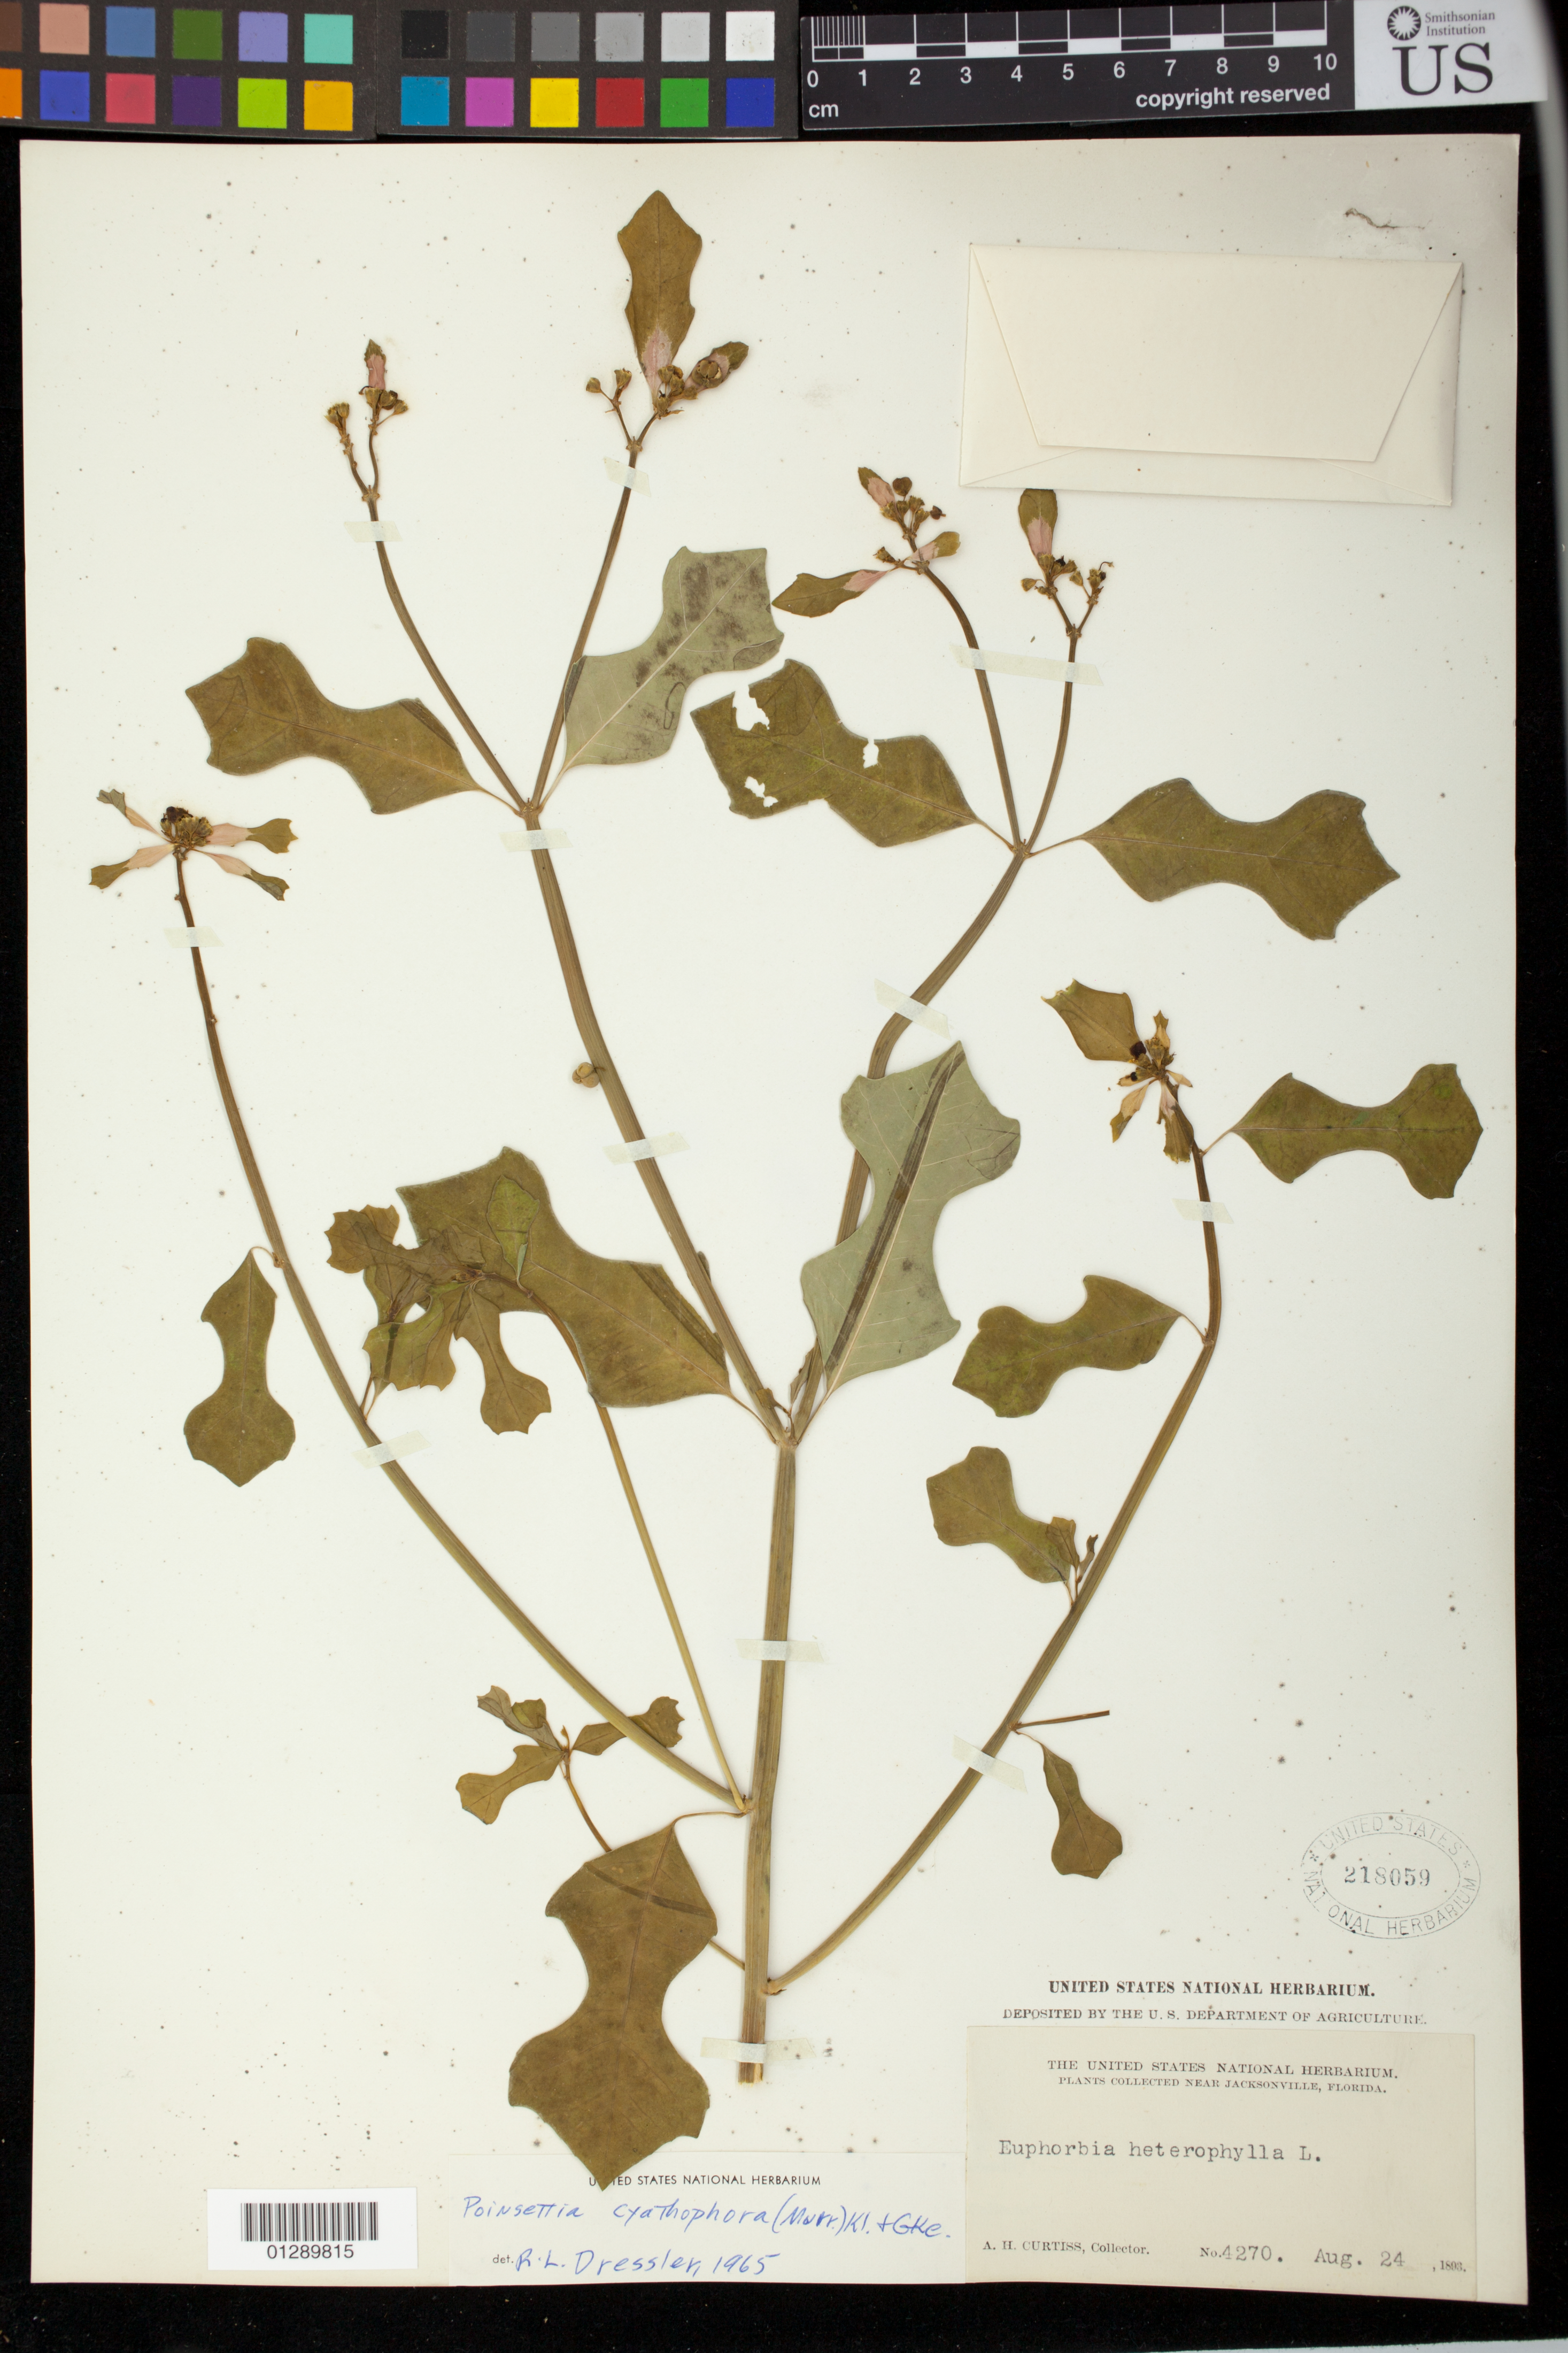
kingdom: Plantae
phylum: Tracheophyta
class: Magnoliopsida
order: Malpighiales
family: Euphorbiaceae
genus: Euphorbia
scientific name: Euphorbia heterophylla var. cyathophora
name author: (Murr.) Griseb.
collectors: A. H. Curtiss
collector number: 4270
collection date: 1893-08-24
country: United States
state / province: Florida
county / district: Duval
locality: Jacksonville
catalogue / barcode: US 218059